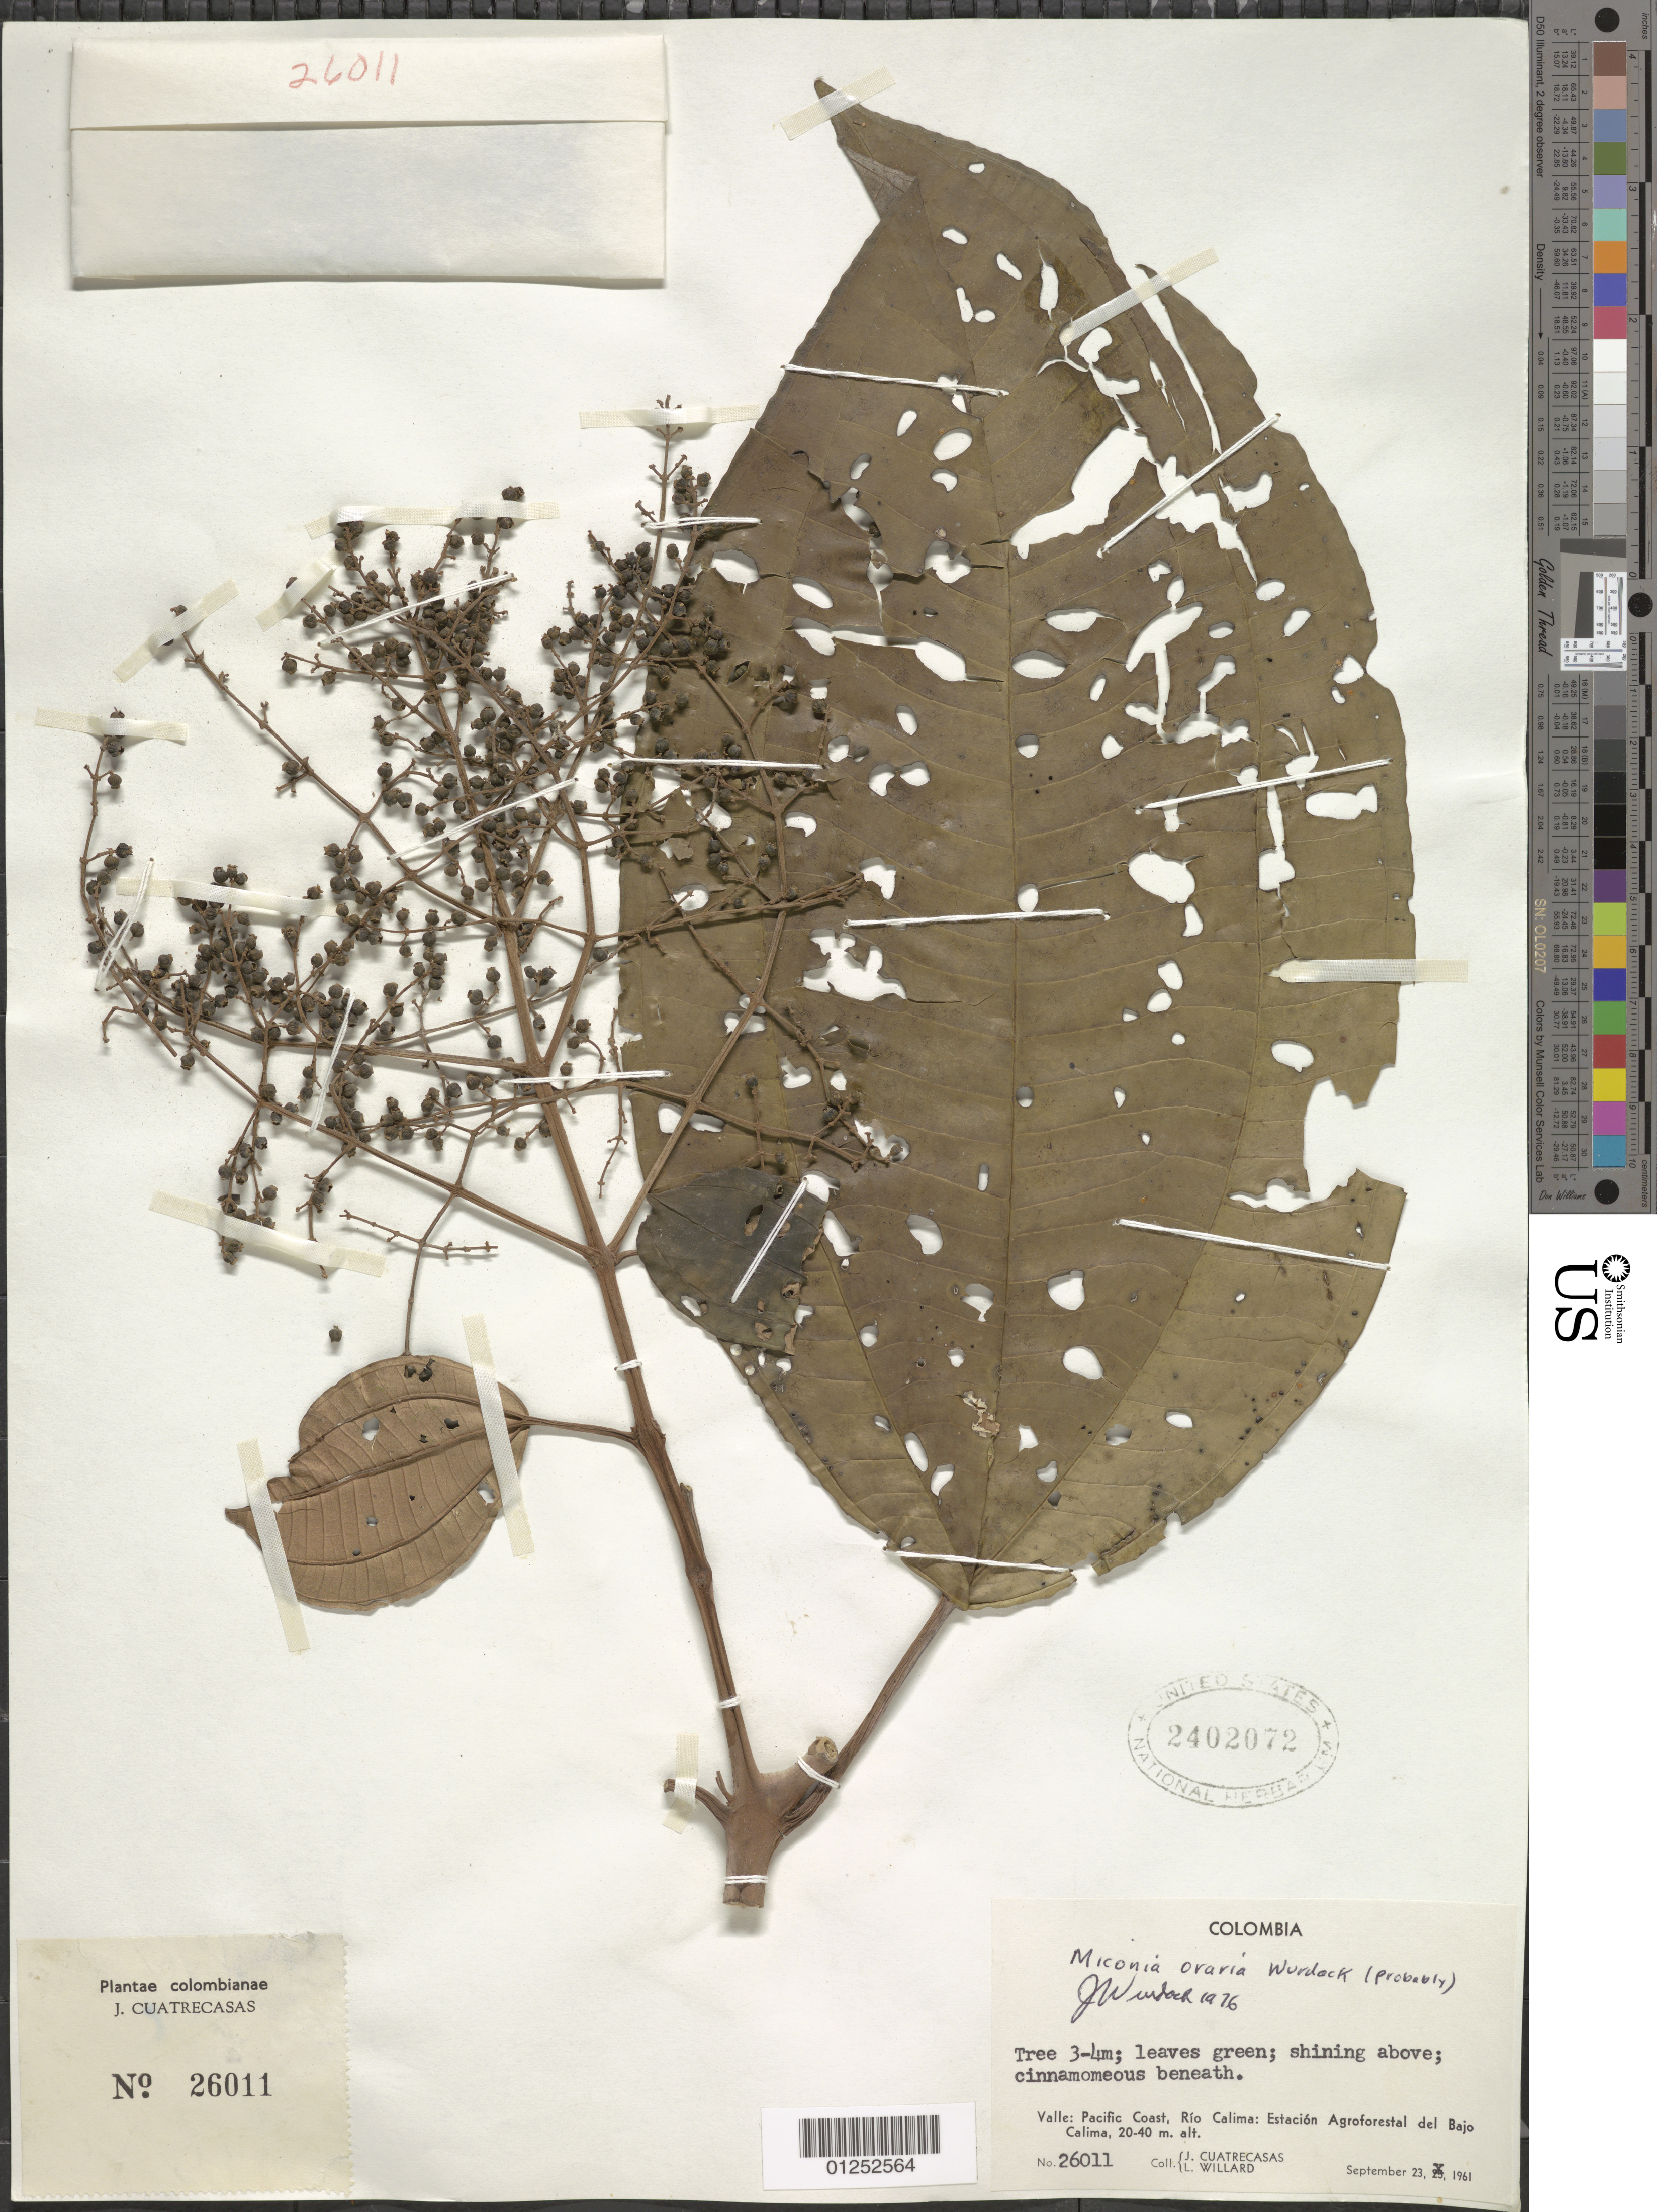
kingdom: Plantae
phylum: Tracheophyta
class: Magnoliopsida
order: Myrtales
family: Melastomataceae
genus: Miconia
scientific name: Miconia oraria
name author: Wurdack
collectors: J. Cuatrecasas & L. Willard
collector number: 26011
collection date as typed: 23 Sep 1961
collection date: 1961-09-23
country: Colombia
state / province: Valle del Cauca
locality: Pacific coast, Rio Calima, Estacion Agroforestal del Bajo Calima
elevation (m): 20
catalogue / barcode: US 2402072